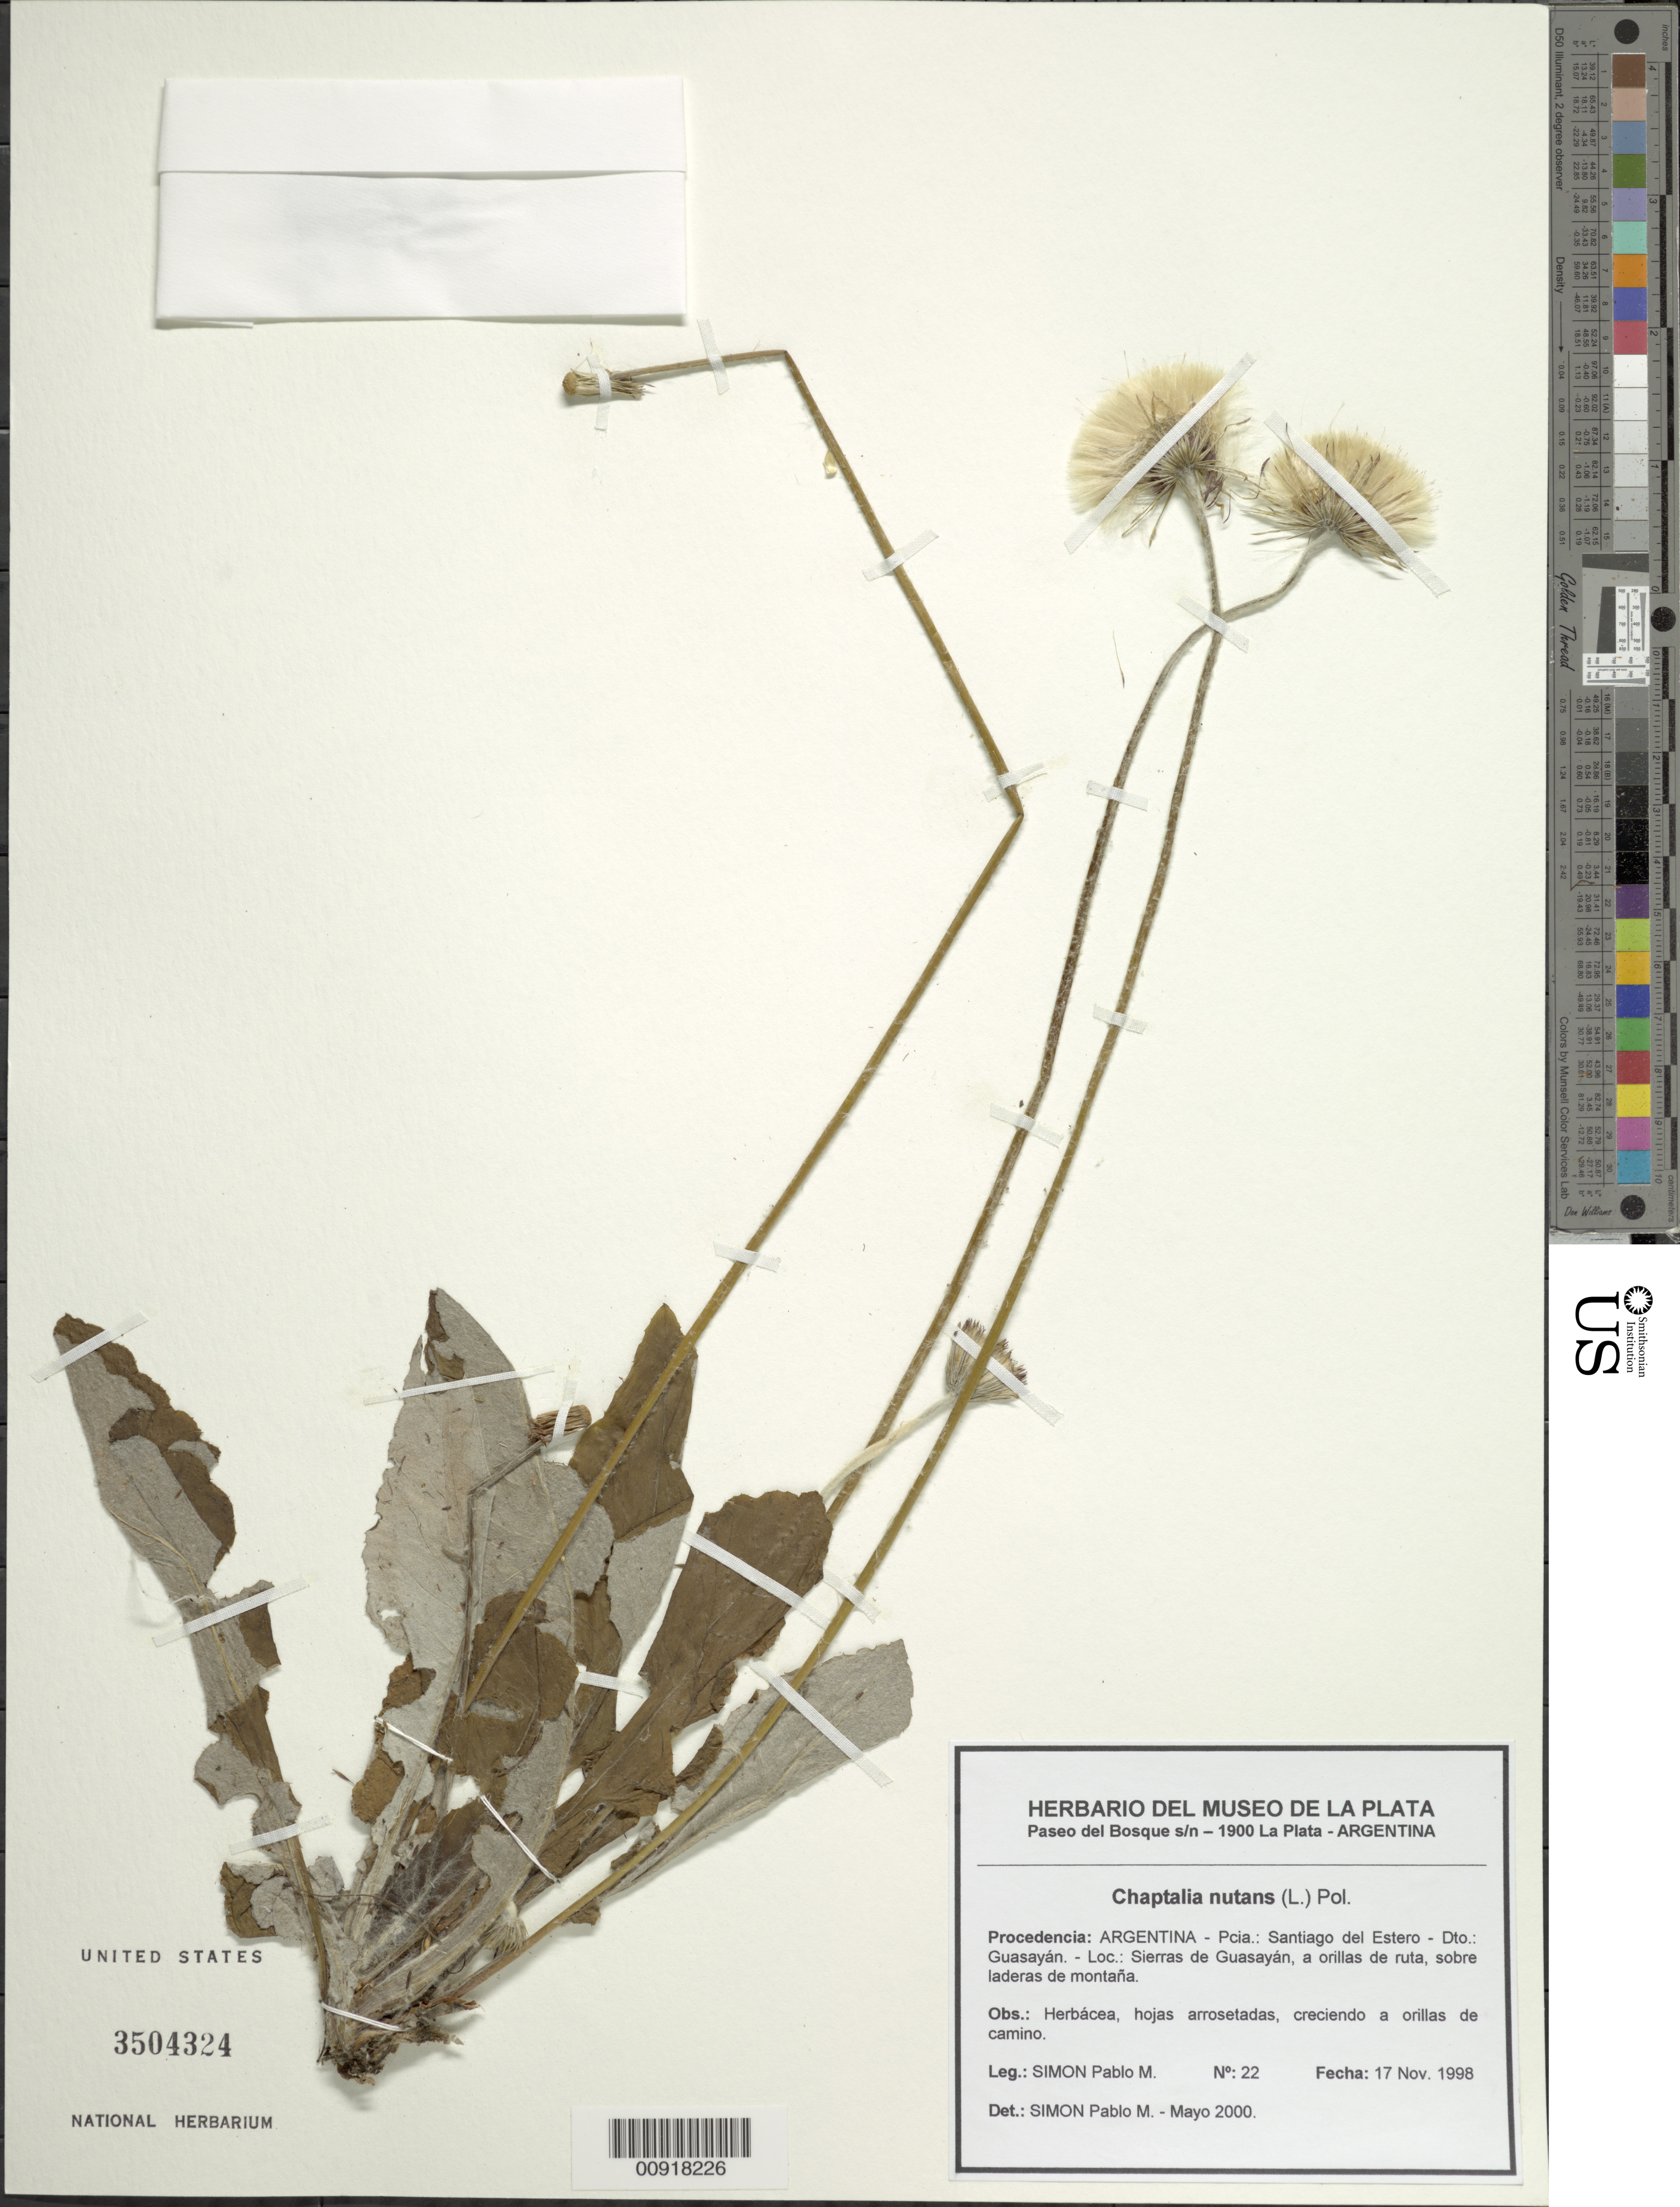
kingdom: Plantae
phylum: Tracheophyta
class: Magnoliopsida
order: Asterales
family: Asteraceae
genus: Chaptalia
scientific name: Chaptalia nutans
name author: (L.) Pol.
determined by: Simón, P. M.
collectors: P. M. Simón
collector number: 22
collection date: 1998-11-17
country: Argentina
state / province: Santiago del Estero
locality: Dto. Guasayán, Sierras de Gusayán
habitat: Orillas de ruta, sobre laderas de montaña; crciendo a orillas de camino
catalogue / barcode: US 3504324